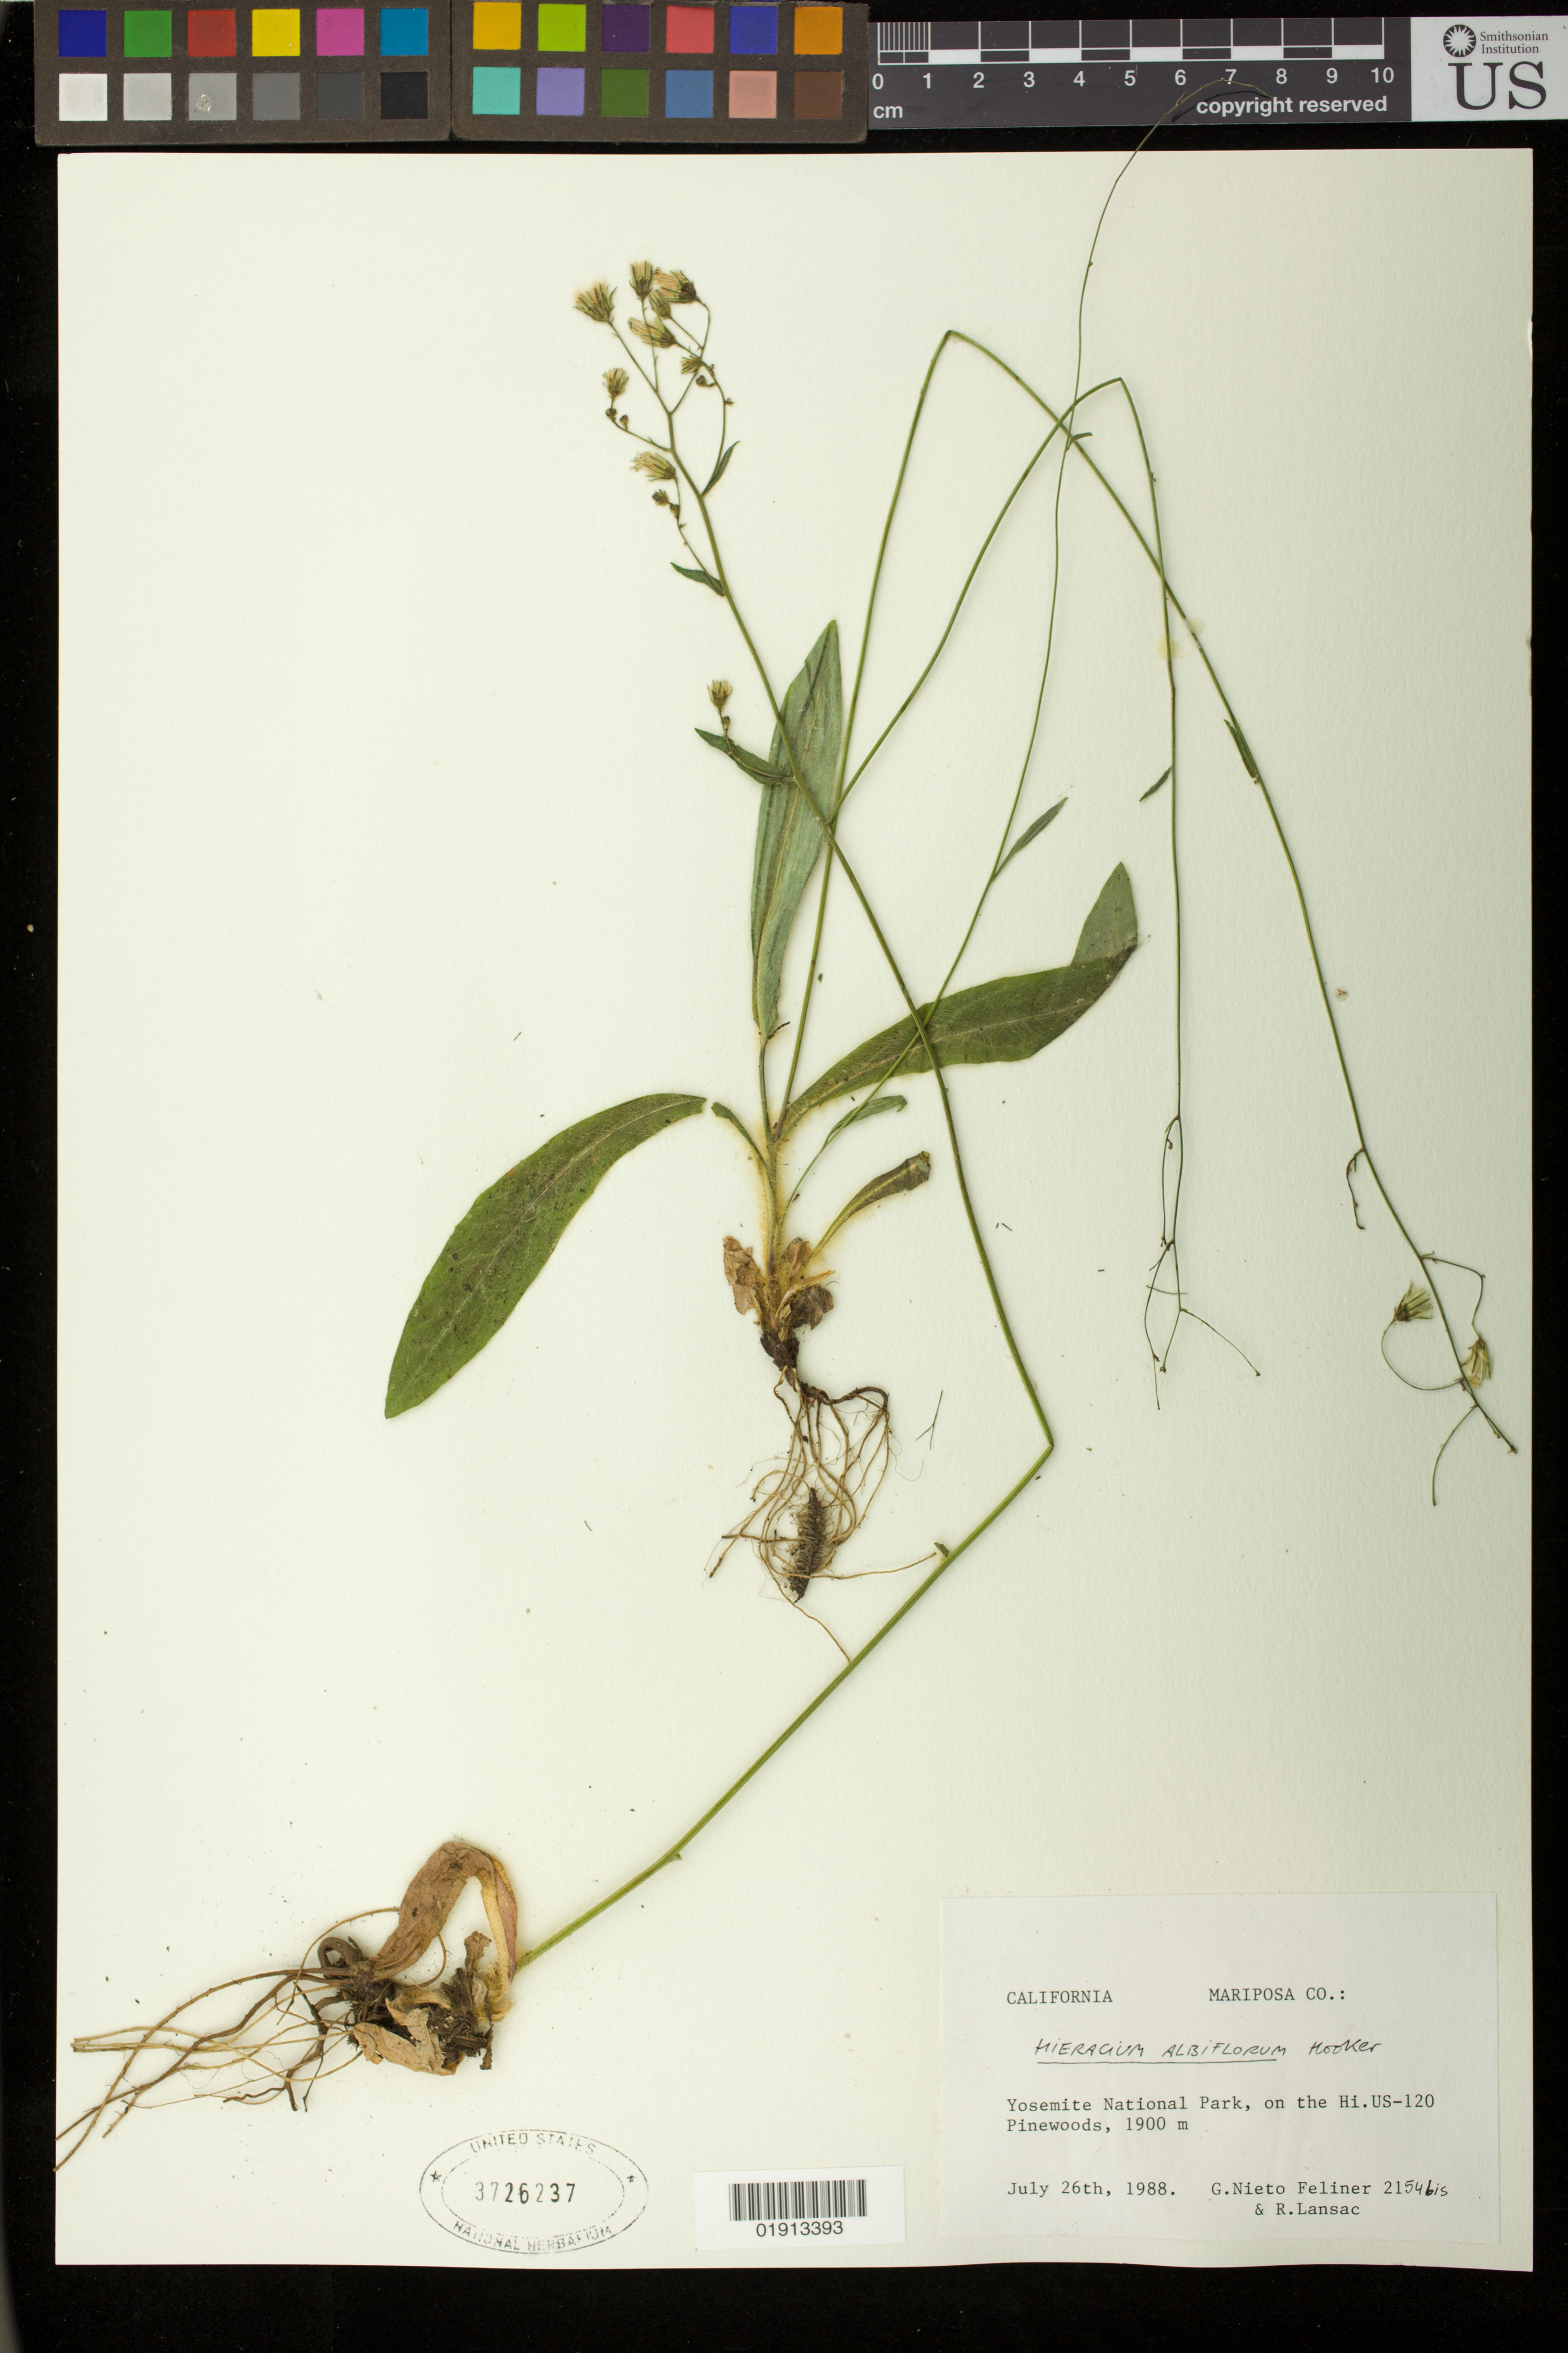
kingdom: Plantae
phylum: Tracheophyta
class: Magnoliopsida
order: Asterales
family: Asteraceae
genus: Hieracium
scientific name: Hieracium albiflorum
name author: Hook.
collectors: G. Nieto Feliner & R. Lansac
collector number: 2154bis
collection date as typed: July 26, 1988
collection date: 1988-07-26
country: United States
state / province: California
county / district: Mariposa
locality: Yosemite National Park, on the Hi. US-120.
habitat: Pinewoods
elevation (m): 1900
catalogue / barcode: US 3726237